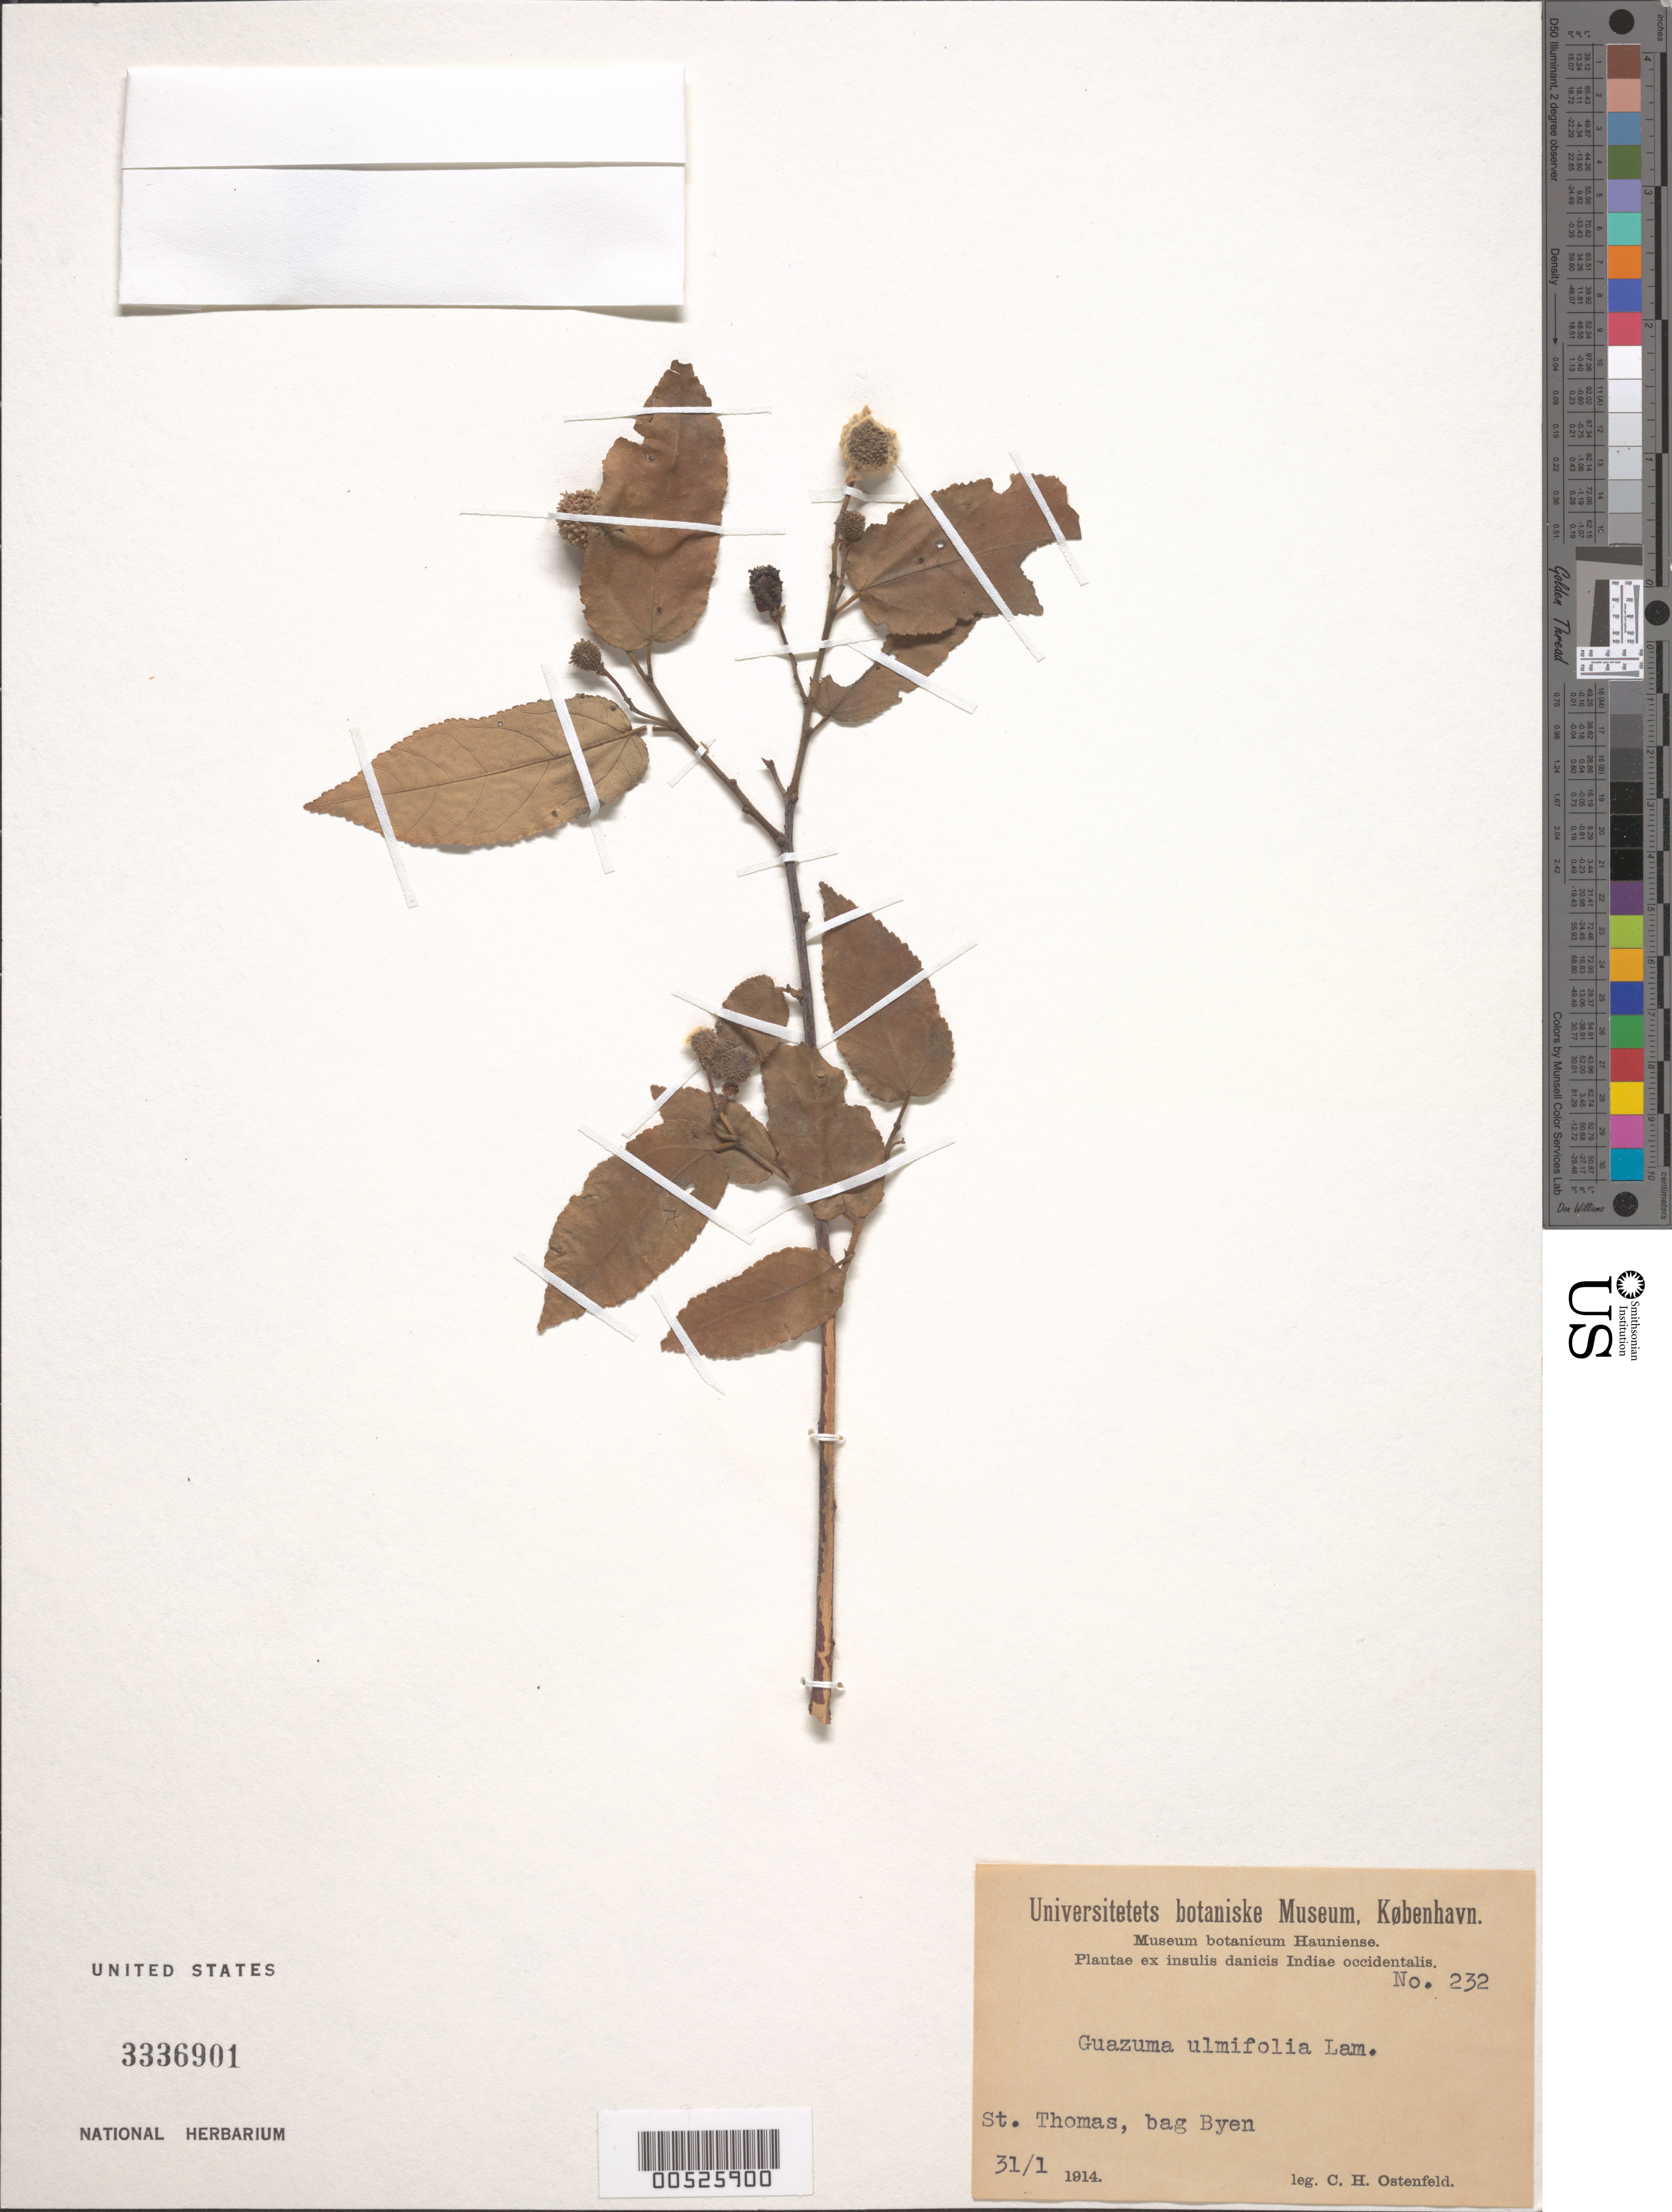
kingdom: Plantae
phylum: Tracheophyta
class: Magnoliopsida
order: Malvales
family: Malvaceae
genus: Guazuma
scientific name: Guazuma ulmifolia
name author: Lam.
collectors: C. E. H. Ostenfeld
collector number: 232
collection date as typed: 31 Jan 1914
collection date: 1914-01-31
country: U.S. Virgin Islands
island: St. Thomas Island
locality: Bag Byen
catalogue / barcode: US 3336901